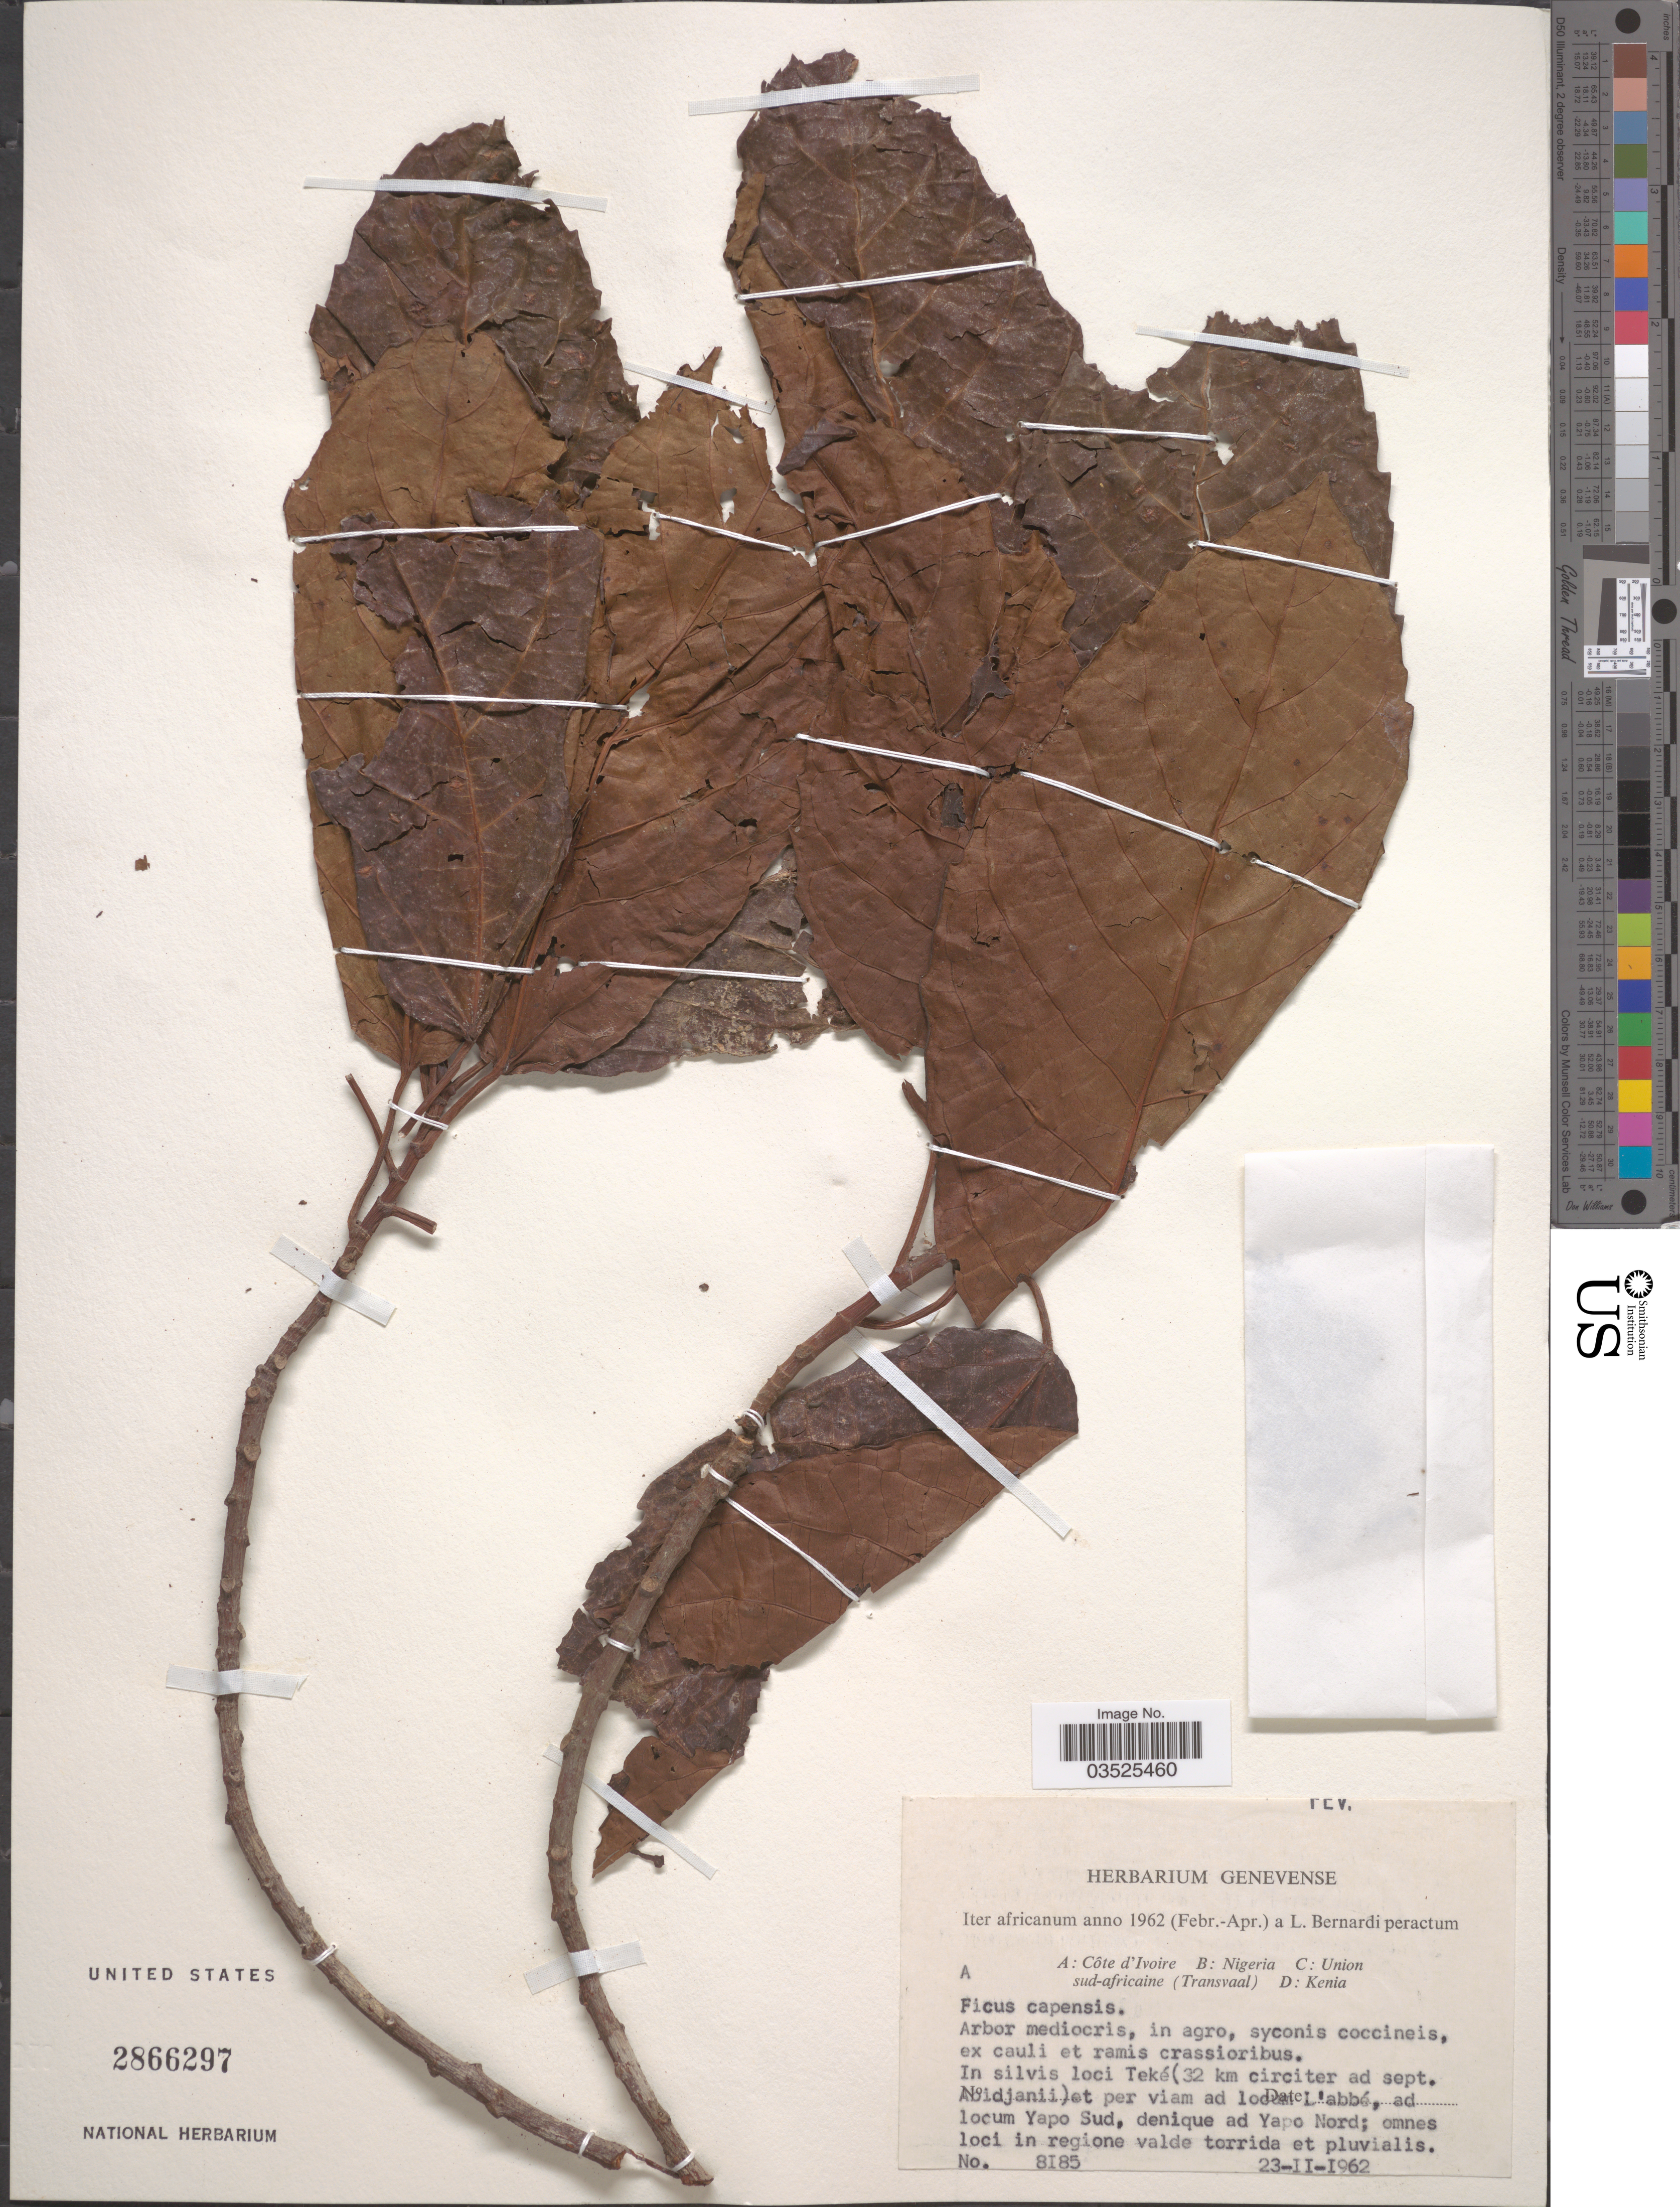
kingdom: Plantae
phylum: Tracheophyta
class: Magnoliopsida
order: Rosales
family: Moraceae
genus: Ficus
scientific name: Ficus sur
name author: Forssk.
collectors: L. Bernardi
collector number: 8185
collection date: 1962-02-23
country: Ivory Coast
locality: Côte d'Ivoire. In silvis loci Teké (32 km circiter ad sept. Abidjanii) et per viam ad loc um L'abbé, ad locum Yapo Sud, denique ad Yapo Nord.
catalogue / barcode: US 2866297